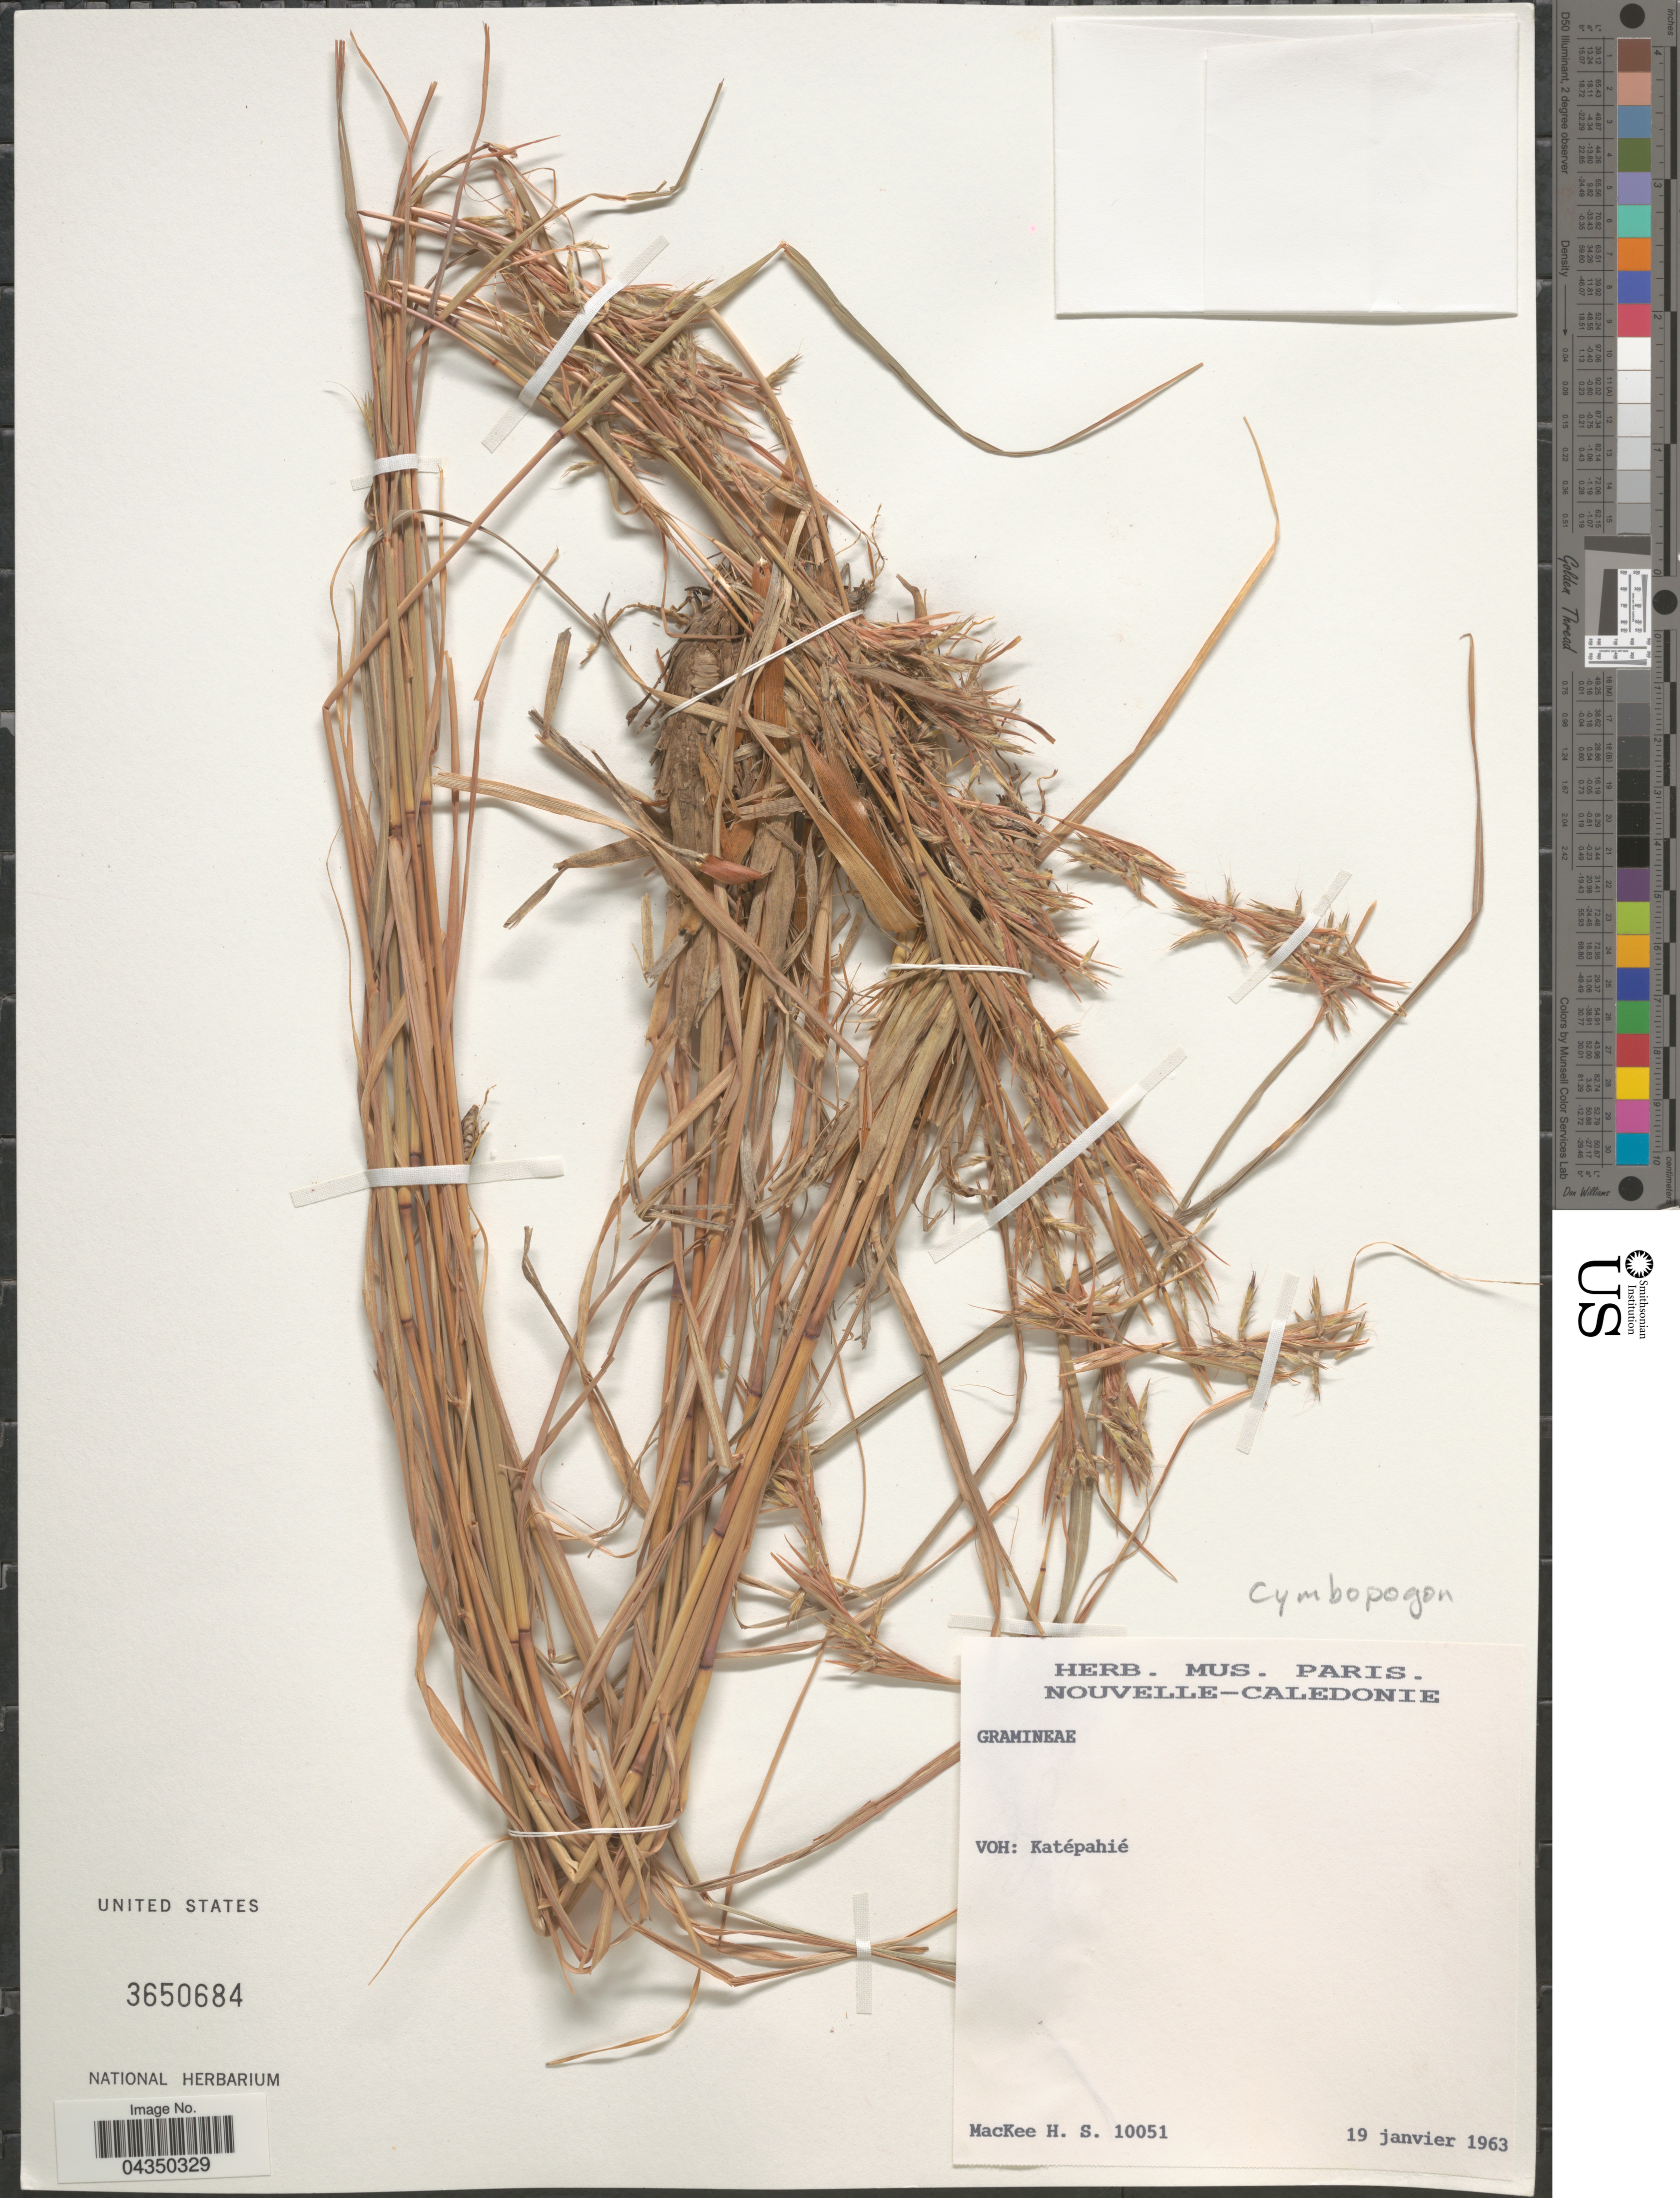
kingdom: Plantae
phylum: Tracheophyta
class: Liliopsida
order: Poales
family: Poaceae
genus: Cymbopogon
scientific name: Cymbopogon sp.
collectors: H. S. MacKee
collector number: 10051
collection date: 1963-01-19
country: New Caledonia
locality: Nouvelle-Caledonie. Voh: Katépahié.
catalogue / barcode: US 3650684